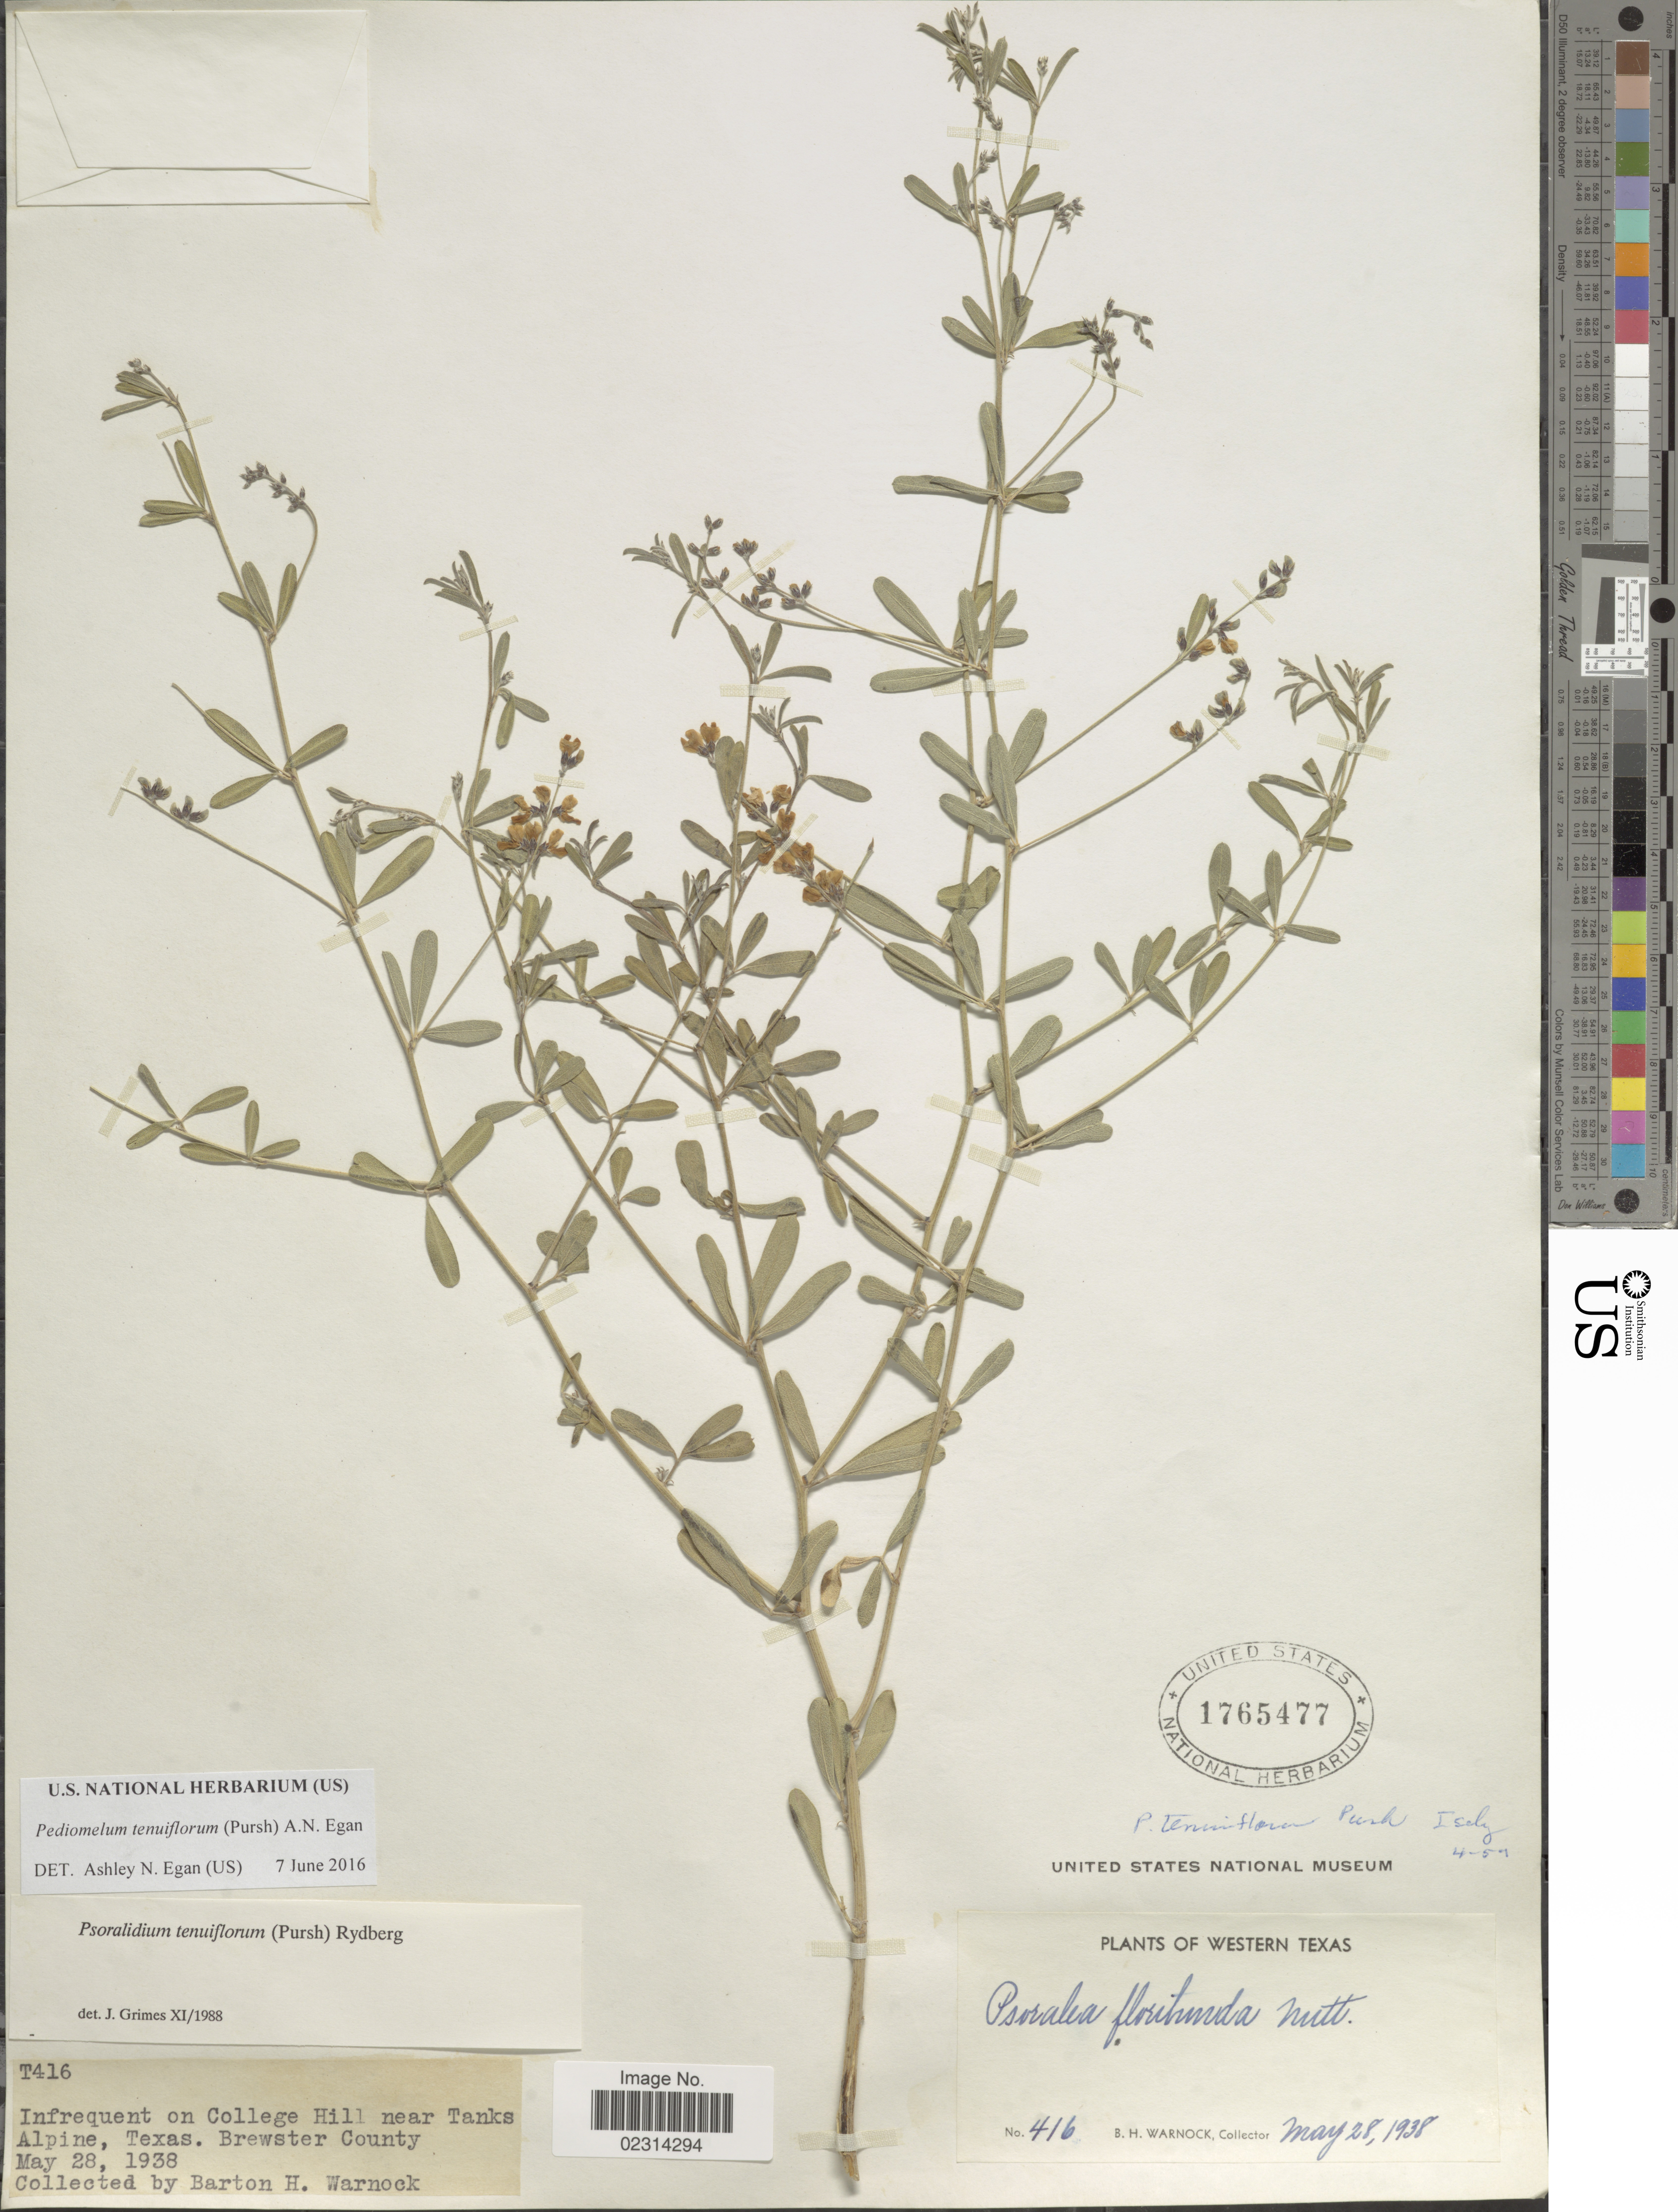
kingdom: Plantae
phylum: Tracheophyta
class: Magnoliopsida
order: Fabales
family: Fabaceae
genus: Psoralidium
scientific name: Psoralidium tenuiflorum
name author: (Pursh) Rydb.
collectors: B. H. Warnock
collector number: T416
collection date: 1938-05-28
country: United States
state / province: Texas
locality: On College Hill near Tanks Alpine, Texas. Brewster County. Western Texas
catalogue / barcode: US 1765477